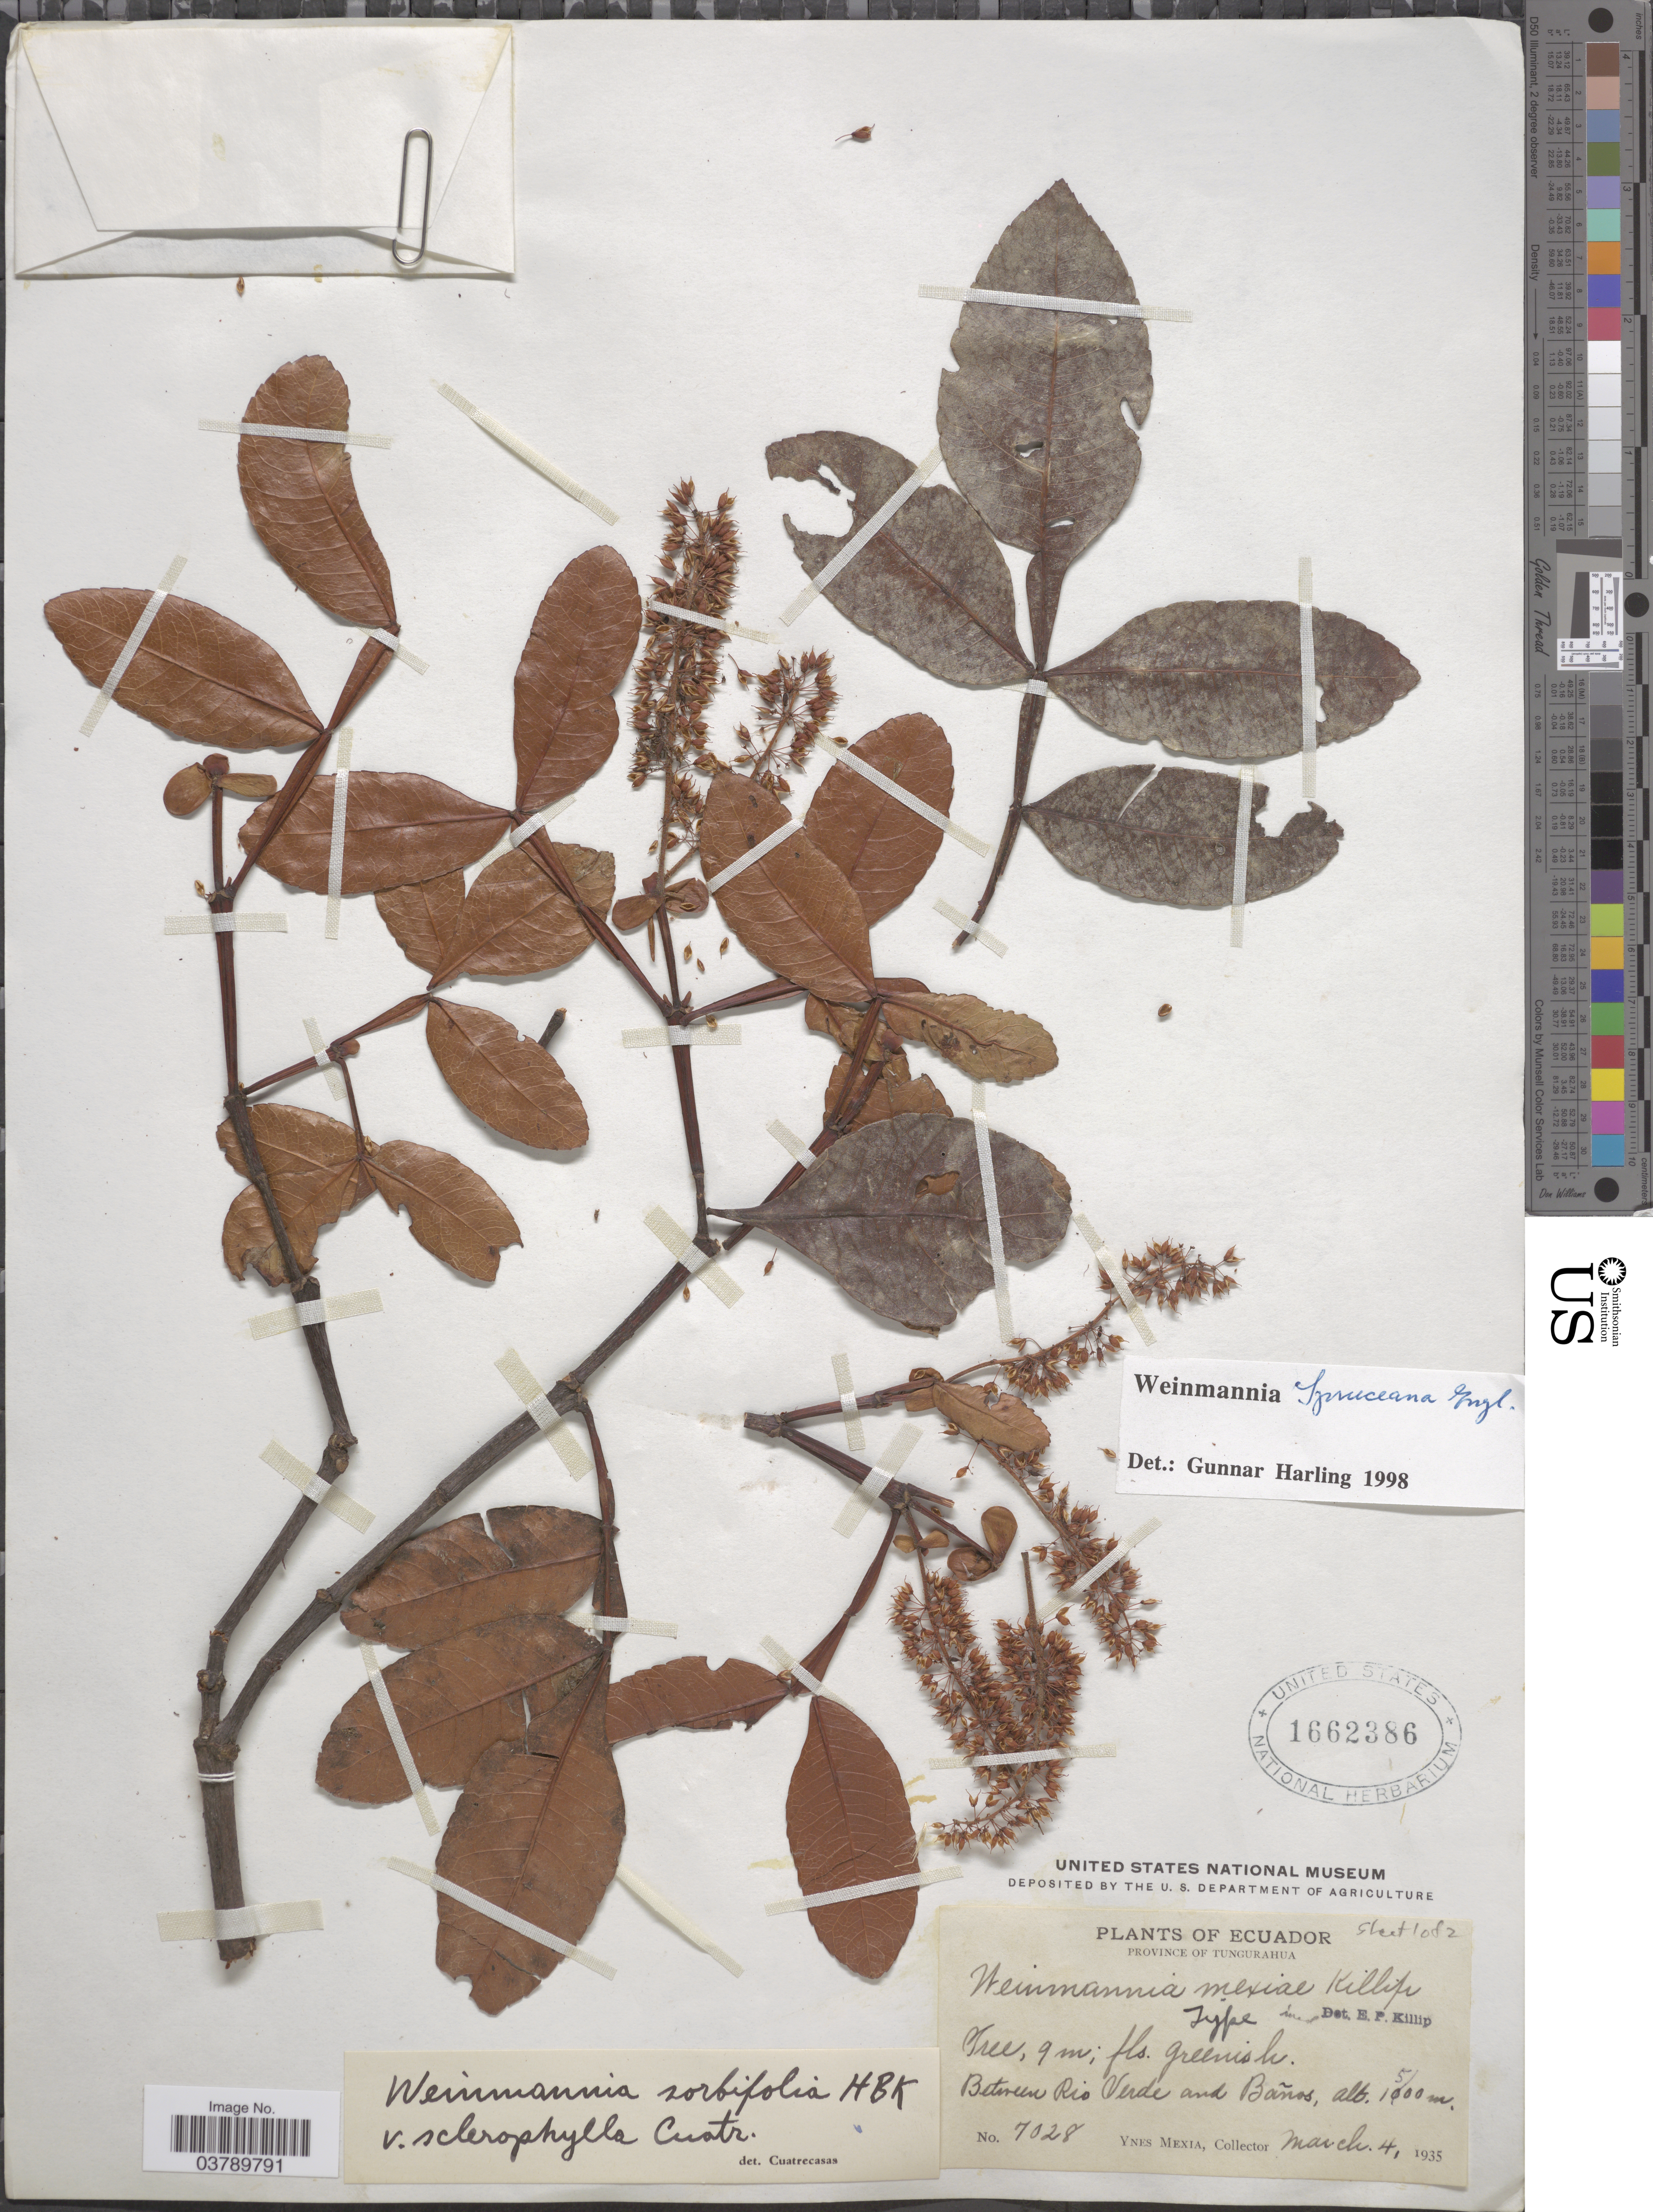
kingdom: Plantae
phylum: Tracheophyta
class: Magnoliopsida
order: Oxalidales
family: Cunoniaceae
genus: Weinmannia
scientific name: Weinmannia spruceana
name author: Engl.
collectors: Y. Mexia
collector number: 7028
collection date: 1935-03-04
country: Ecuador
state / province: Tungurahua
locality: Between Rio Verde and Baños.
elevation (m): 1500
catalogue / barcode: US 1662386